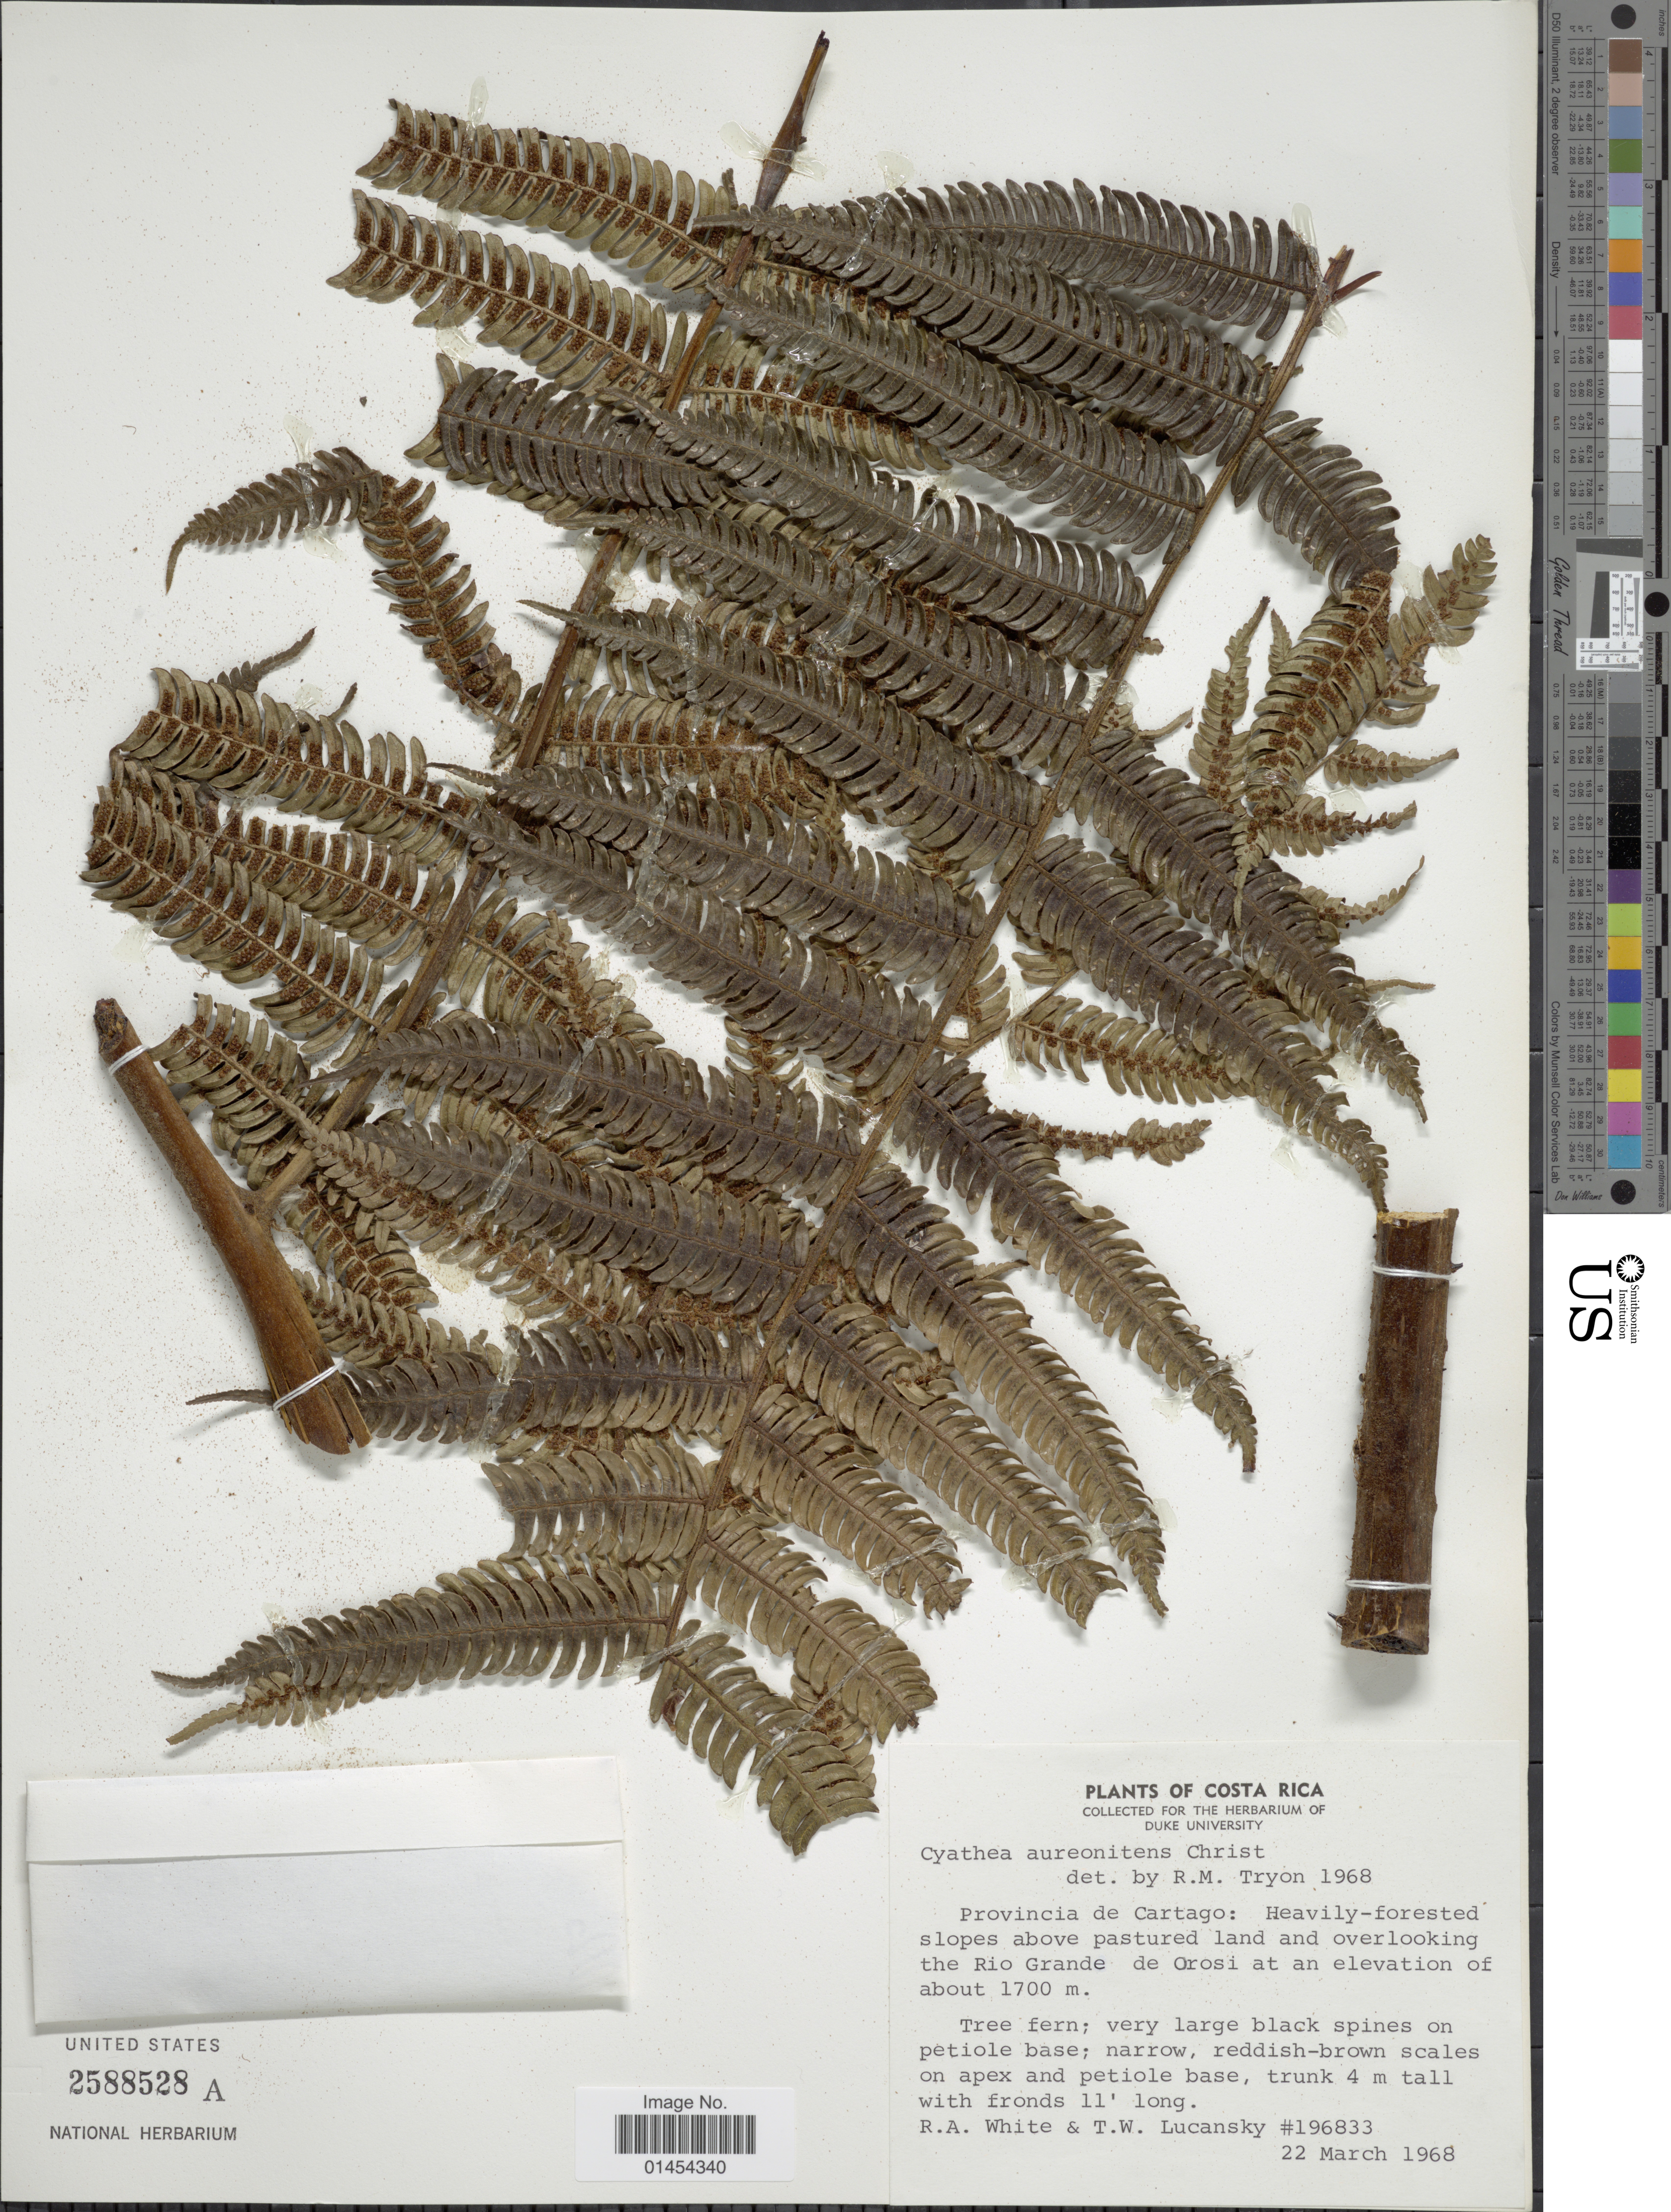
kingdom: Plantae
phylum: Tracheophyta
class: Polypodiopsida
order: Cyatheales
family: Cyatheaceae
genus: Alsophila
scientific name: Alsophila erinacea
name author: (H. Karst.) D.S. Conant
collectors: R. A. White & T. Lucansky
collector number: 196833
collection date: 1968-03-22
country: Costa Rica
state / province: Cartago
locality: Heavily-forested slopes above pastured land and overlooking the Rio Grande de Orosi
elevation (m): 1700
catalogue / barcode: US 2588528A